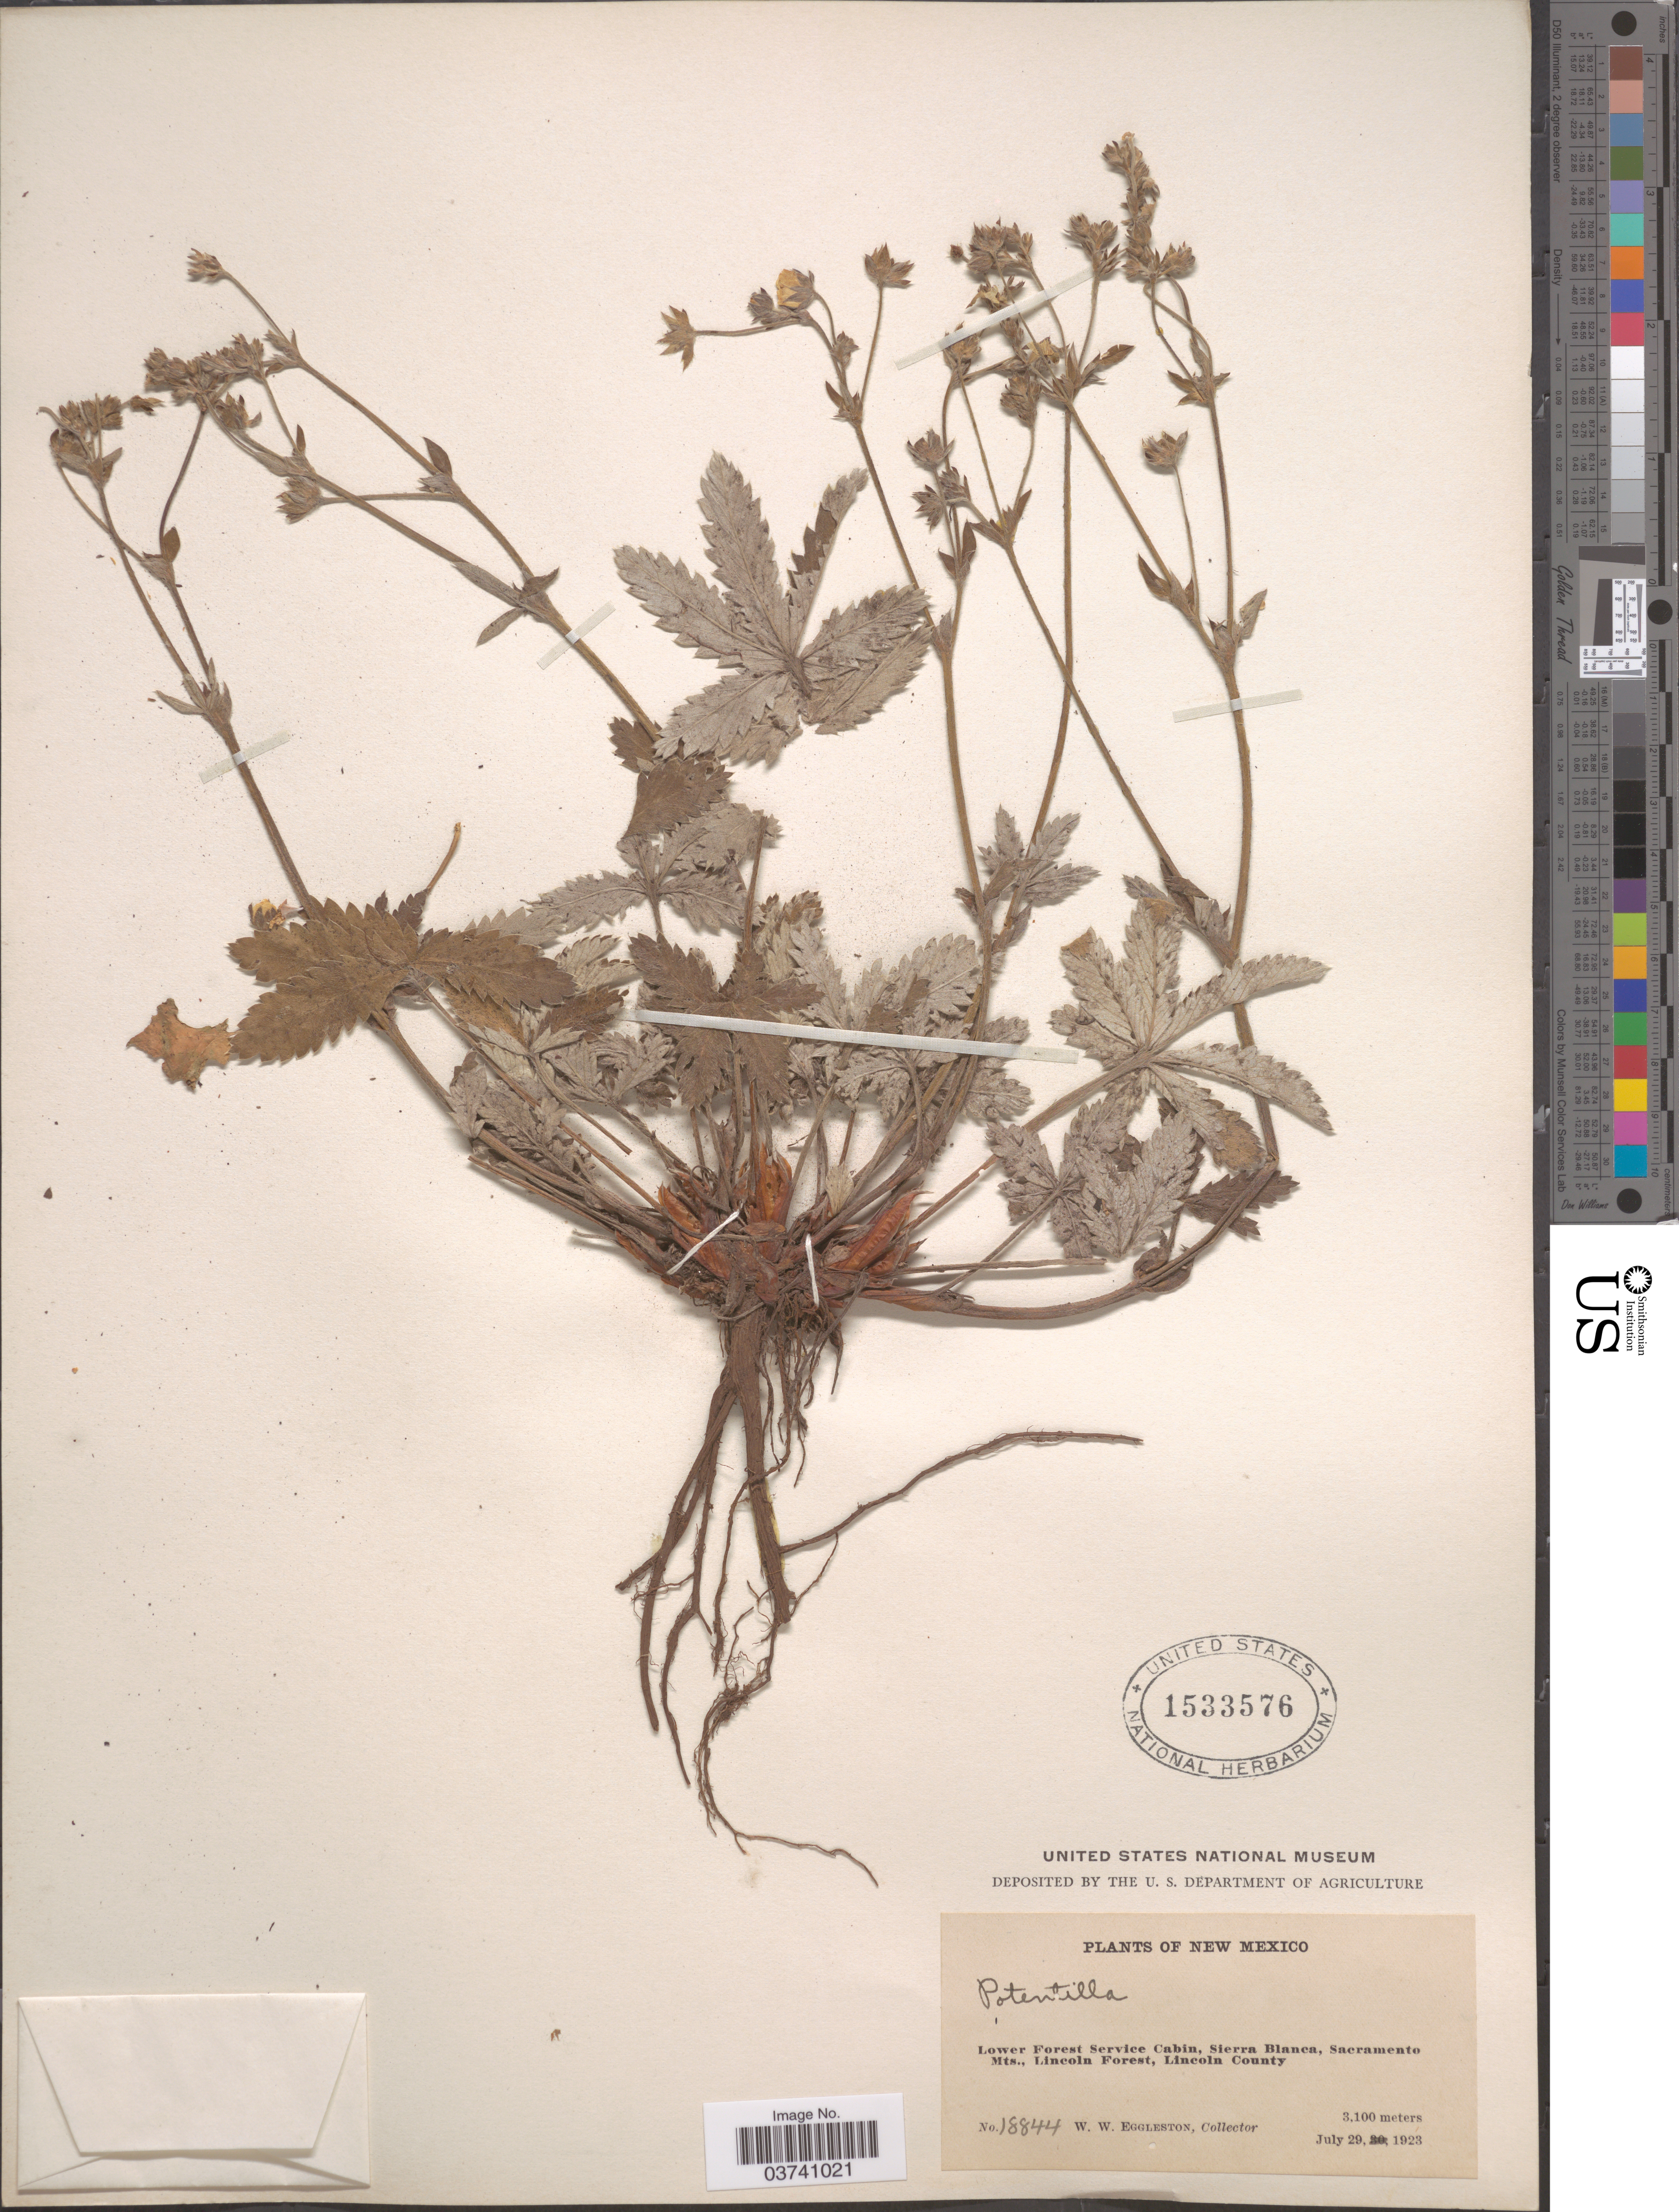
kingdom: Plantae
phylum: Tracheophyta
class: Magnoliopsida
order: Rosales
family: Rosaceae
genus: Potentilla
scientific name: Potentilla sp.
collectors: W. W. Eggleston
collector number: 18844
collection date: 1923-07-29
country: United States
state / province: New Mexico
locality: Lower Forest Service Cabin, Sierra Blanca, Sacramento Mts., Lincoln Forest, Lincoln County.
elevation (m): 3100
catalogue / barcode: US 1533576